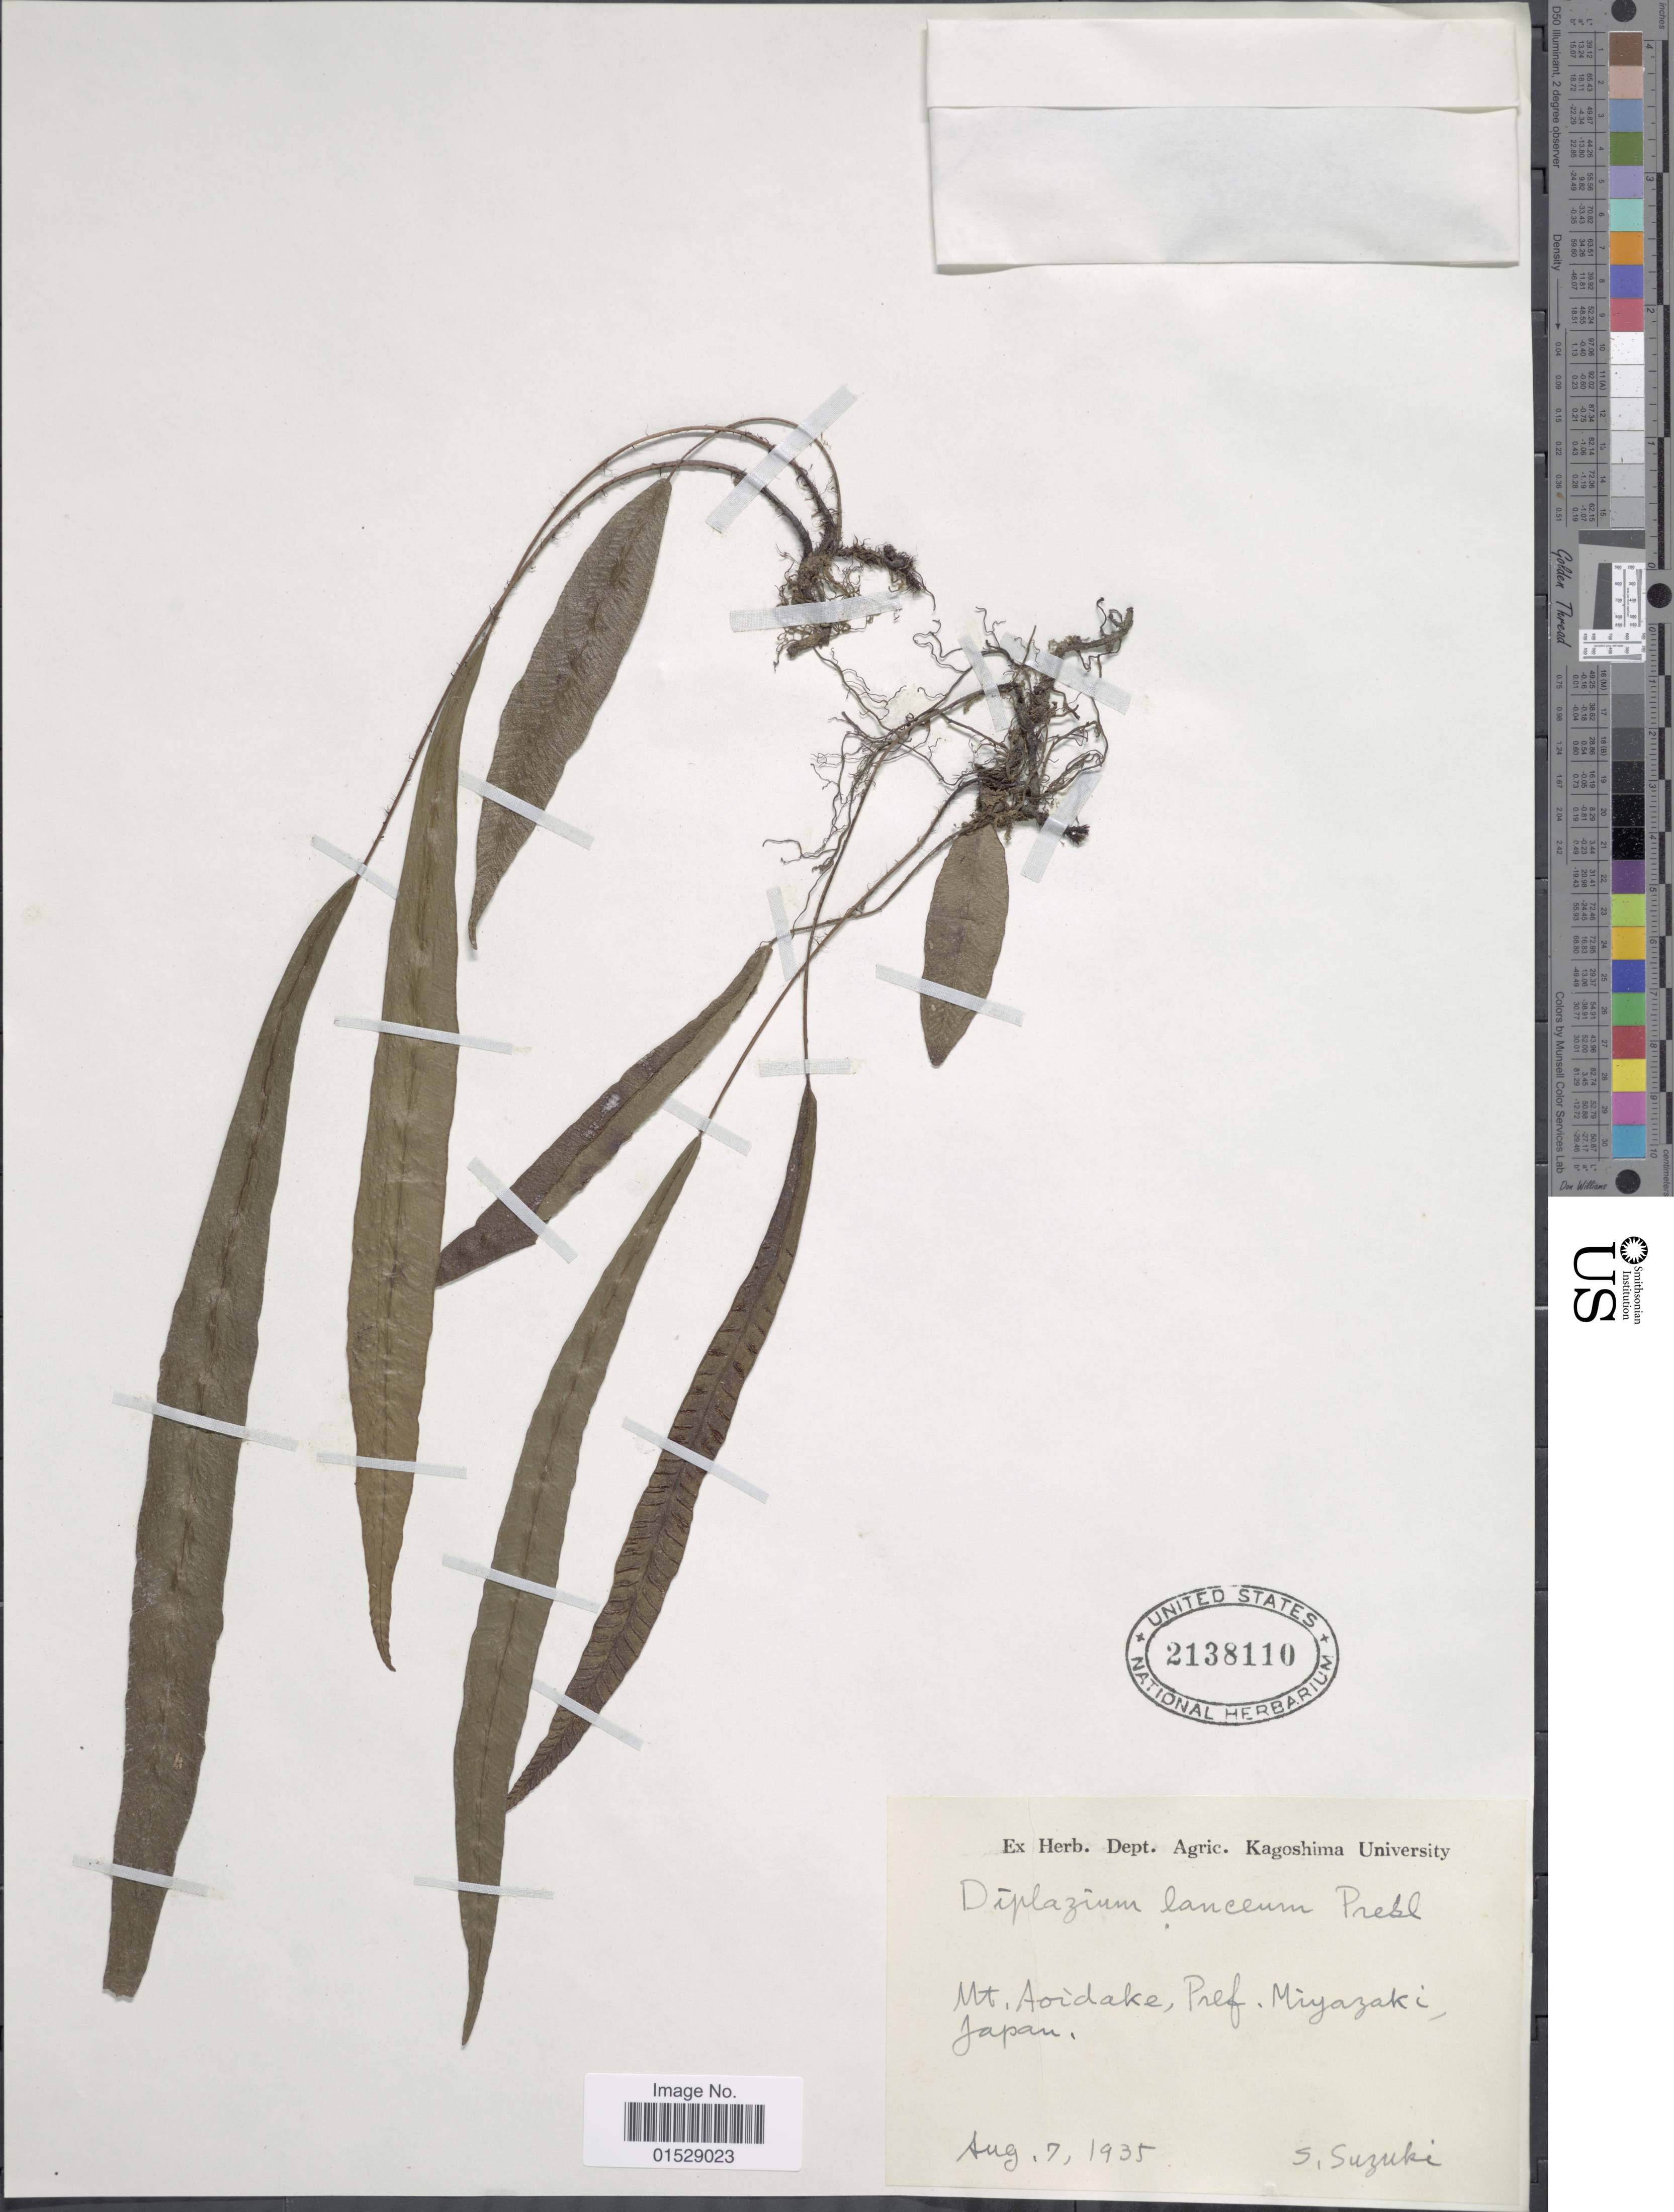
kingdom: Plantae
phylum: Tracheophyta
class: Polypodiopsida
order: Polypodiales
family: Athyriaceae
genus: Deparia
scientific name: Deparia lancea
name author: (Thunb.) Fraser-Jenk.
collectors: S. Suzuki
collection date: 1935-08-07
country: Japan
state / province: Miyazaki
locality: Mt. Aoidake, Pref. Miyazaki, Japan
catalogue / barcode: US 2138110